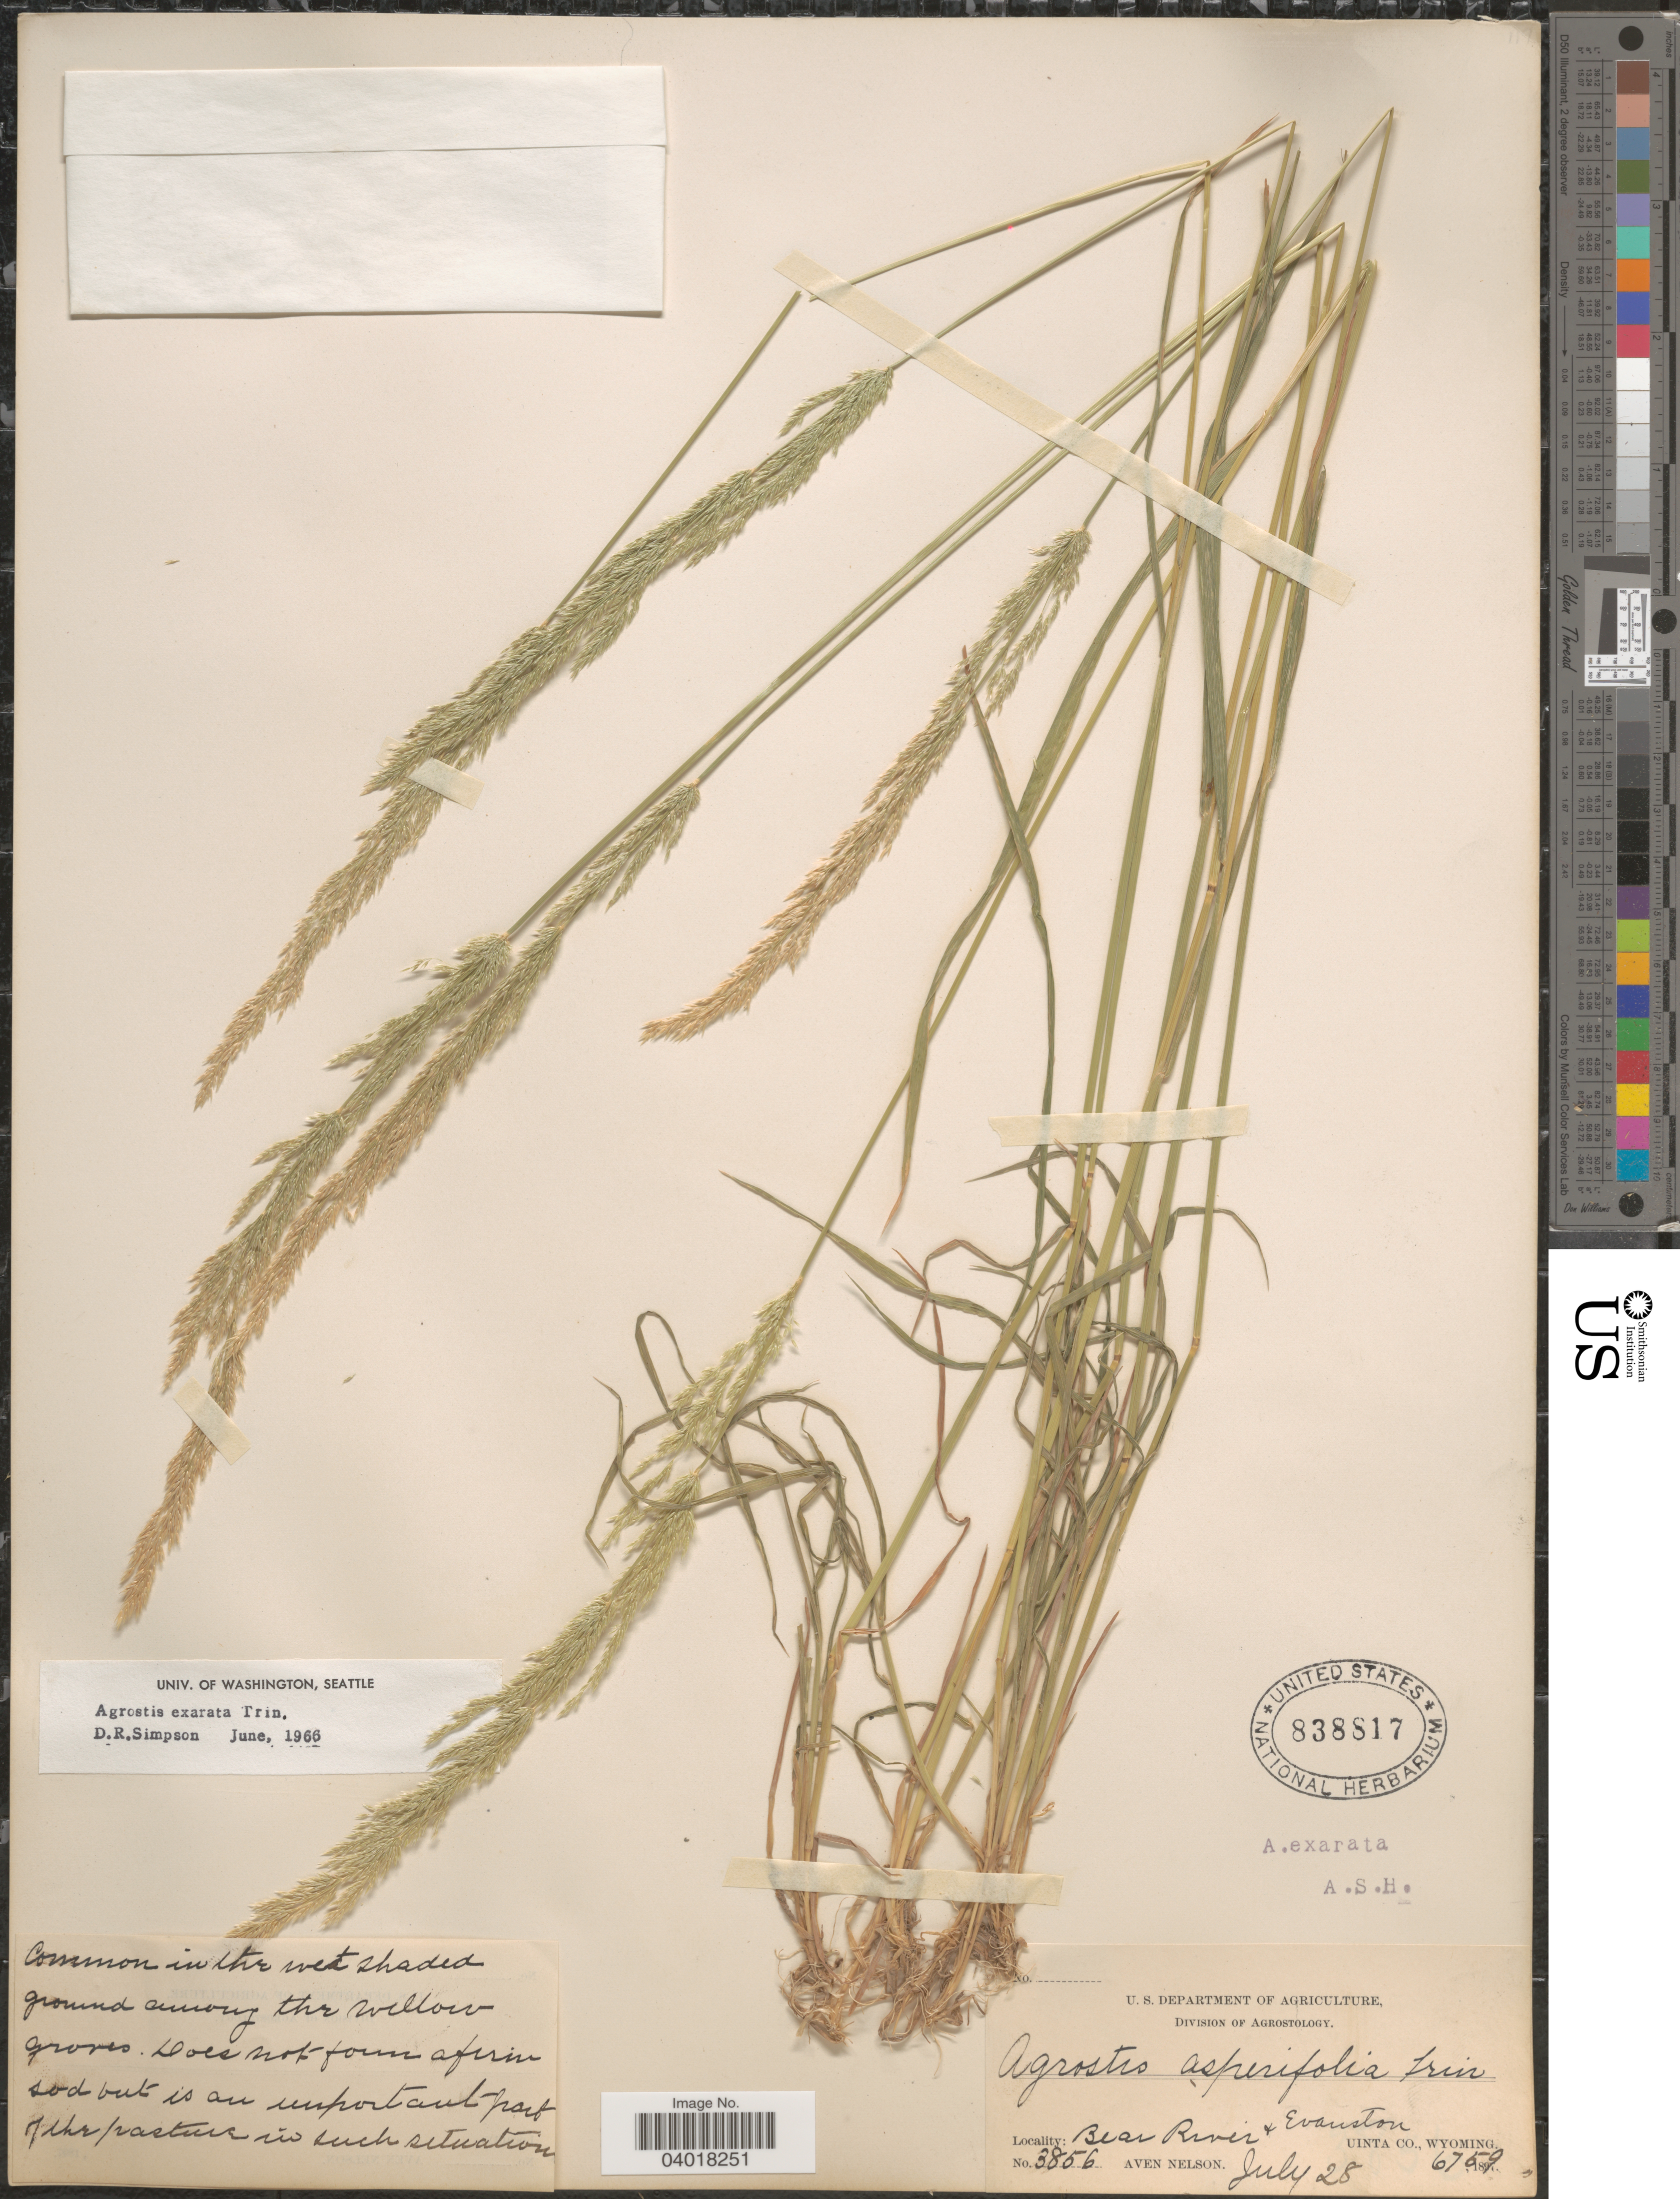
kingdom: Plantae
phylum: Tracheophyta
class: Liliopsida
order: Poales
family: Poaceae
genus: Agrostis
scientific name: Agrostis exarata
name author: Trin.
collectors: A. Nelson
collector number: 3856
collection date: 1897-07-28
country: United States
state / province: Wyoming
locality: Bear River & Evanston. Uinta Co.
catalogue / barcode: US 838817